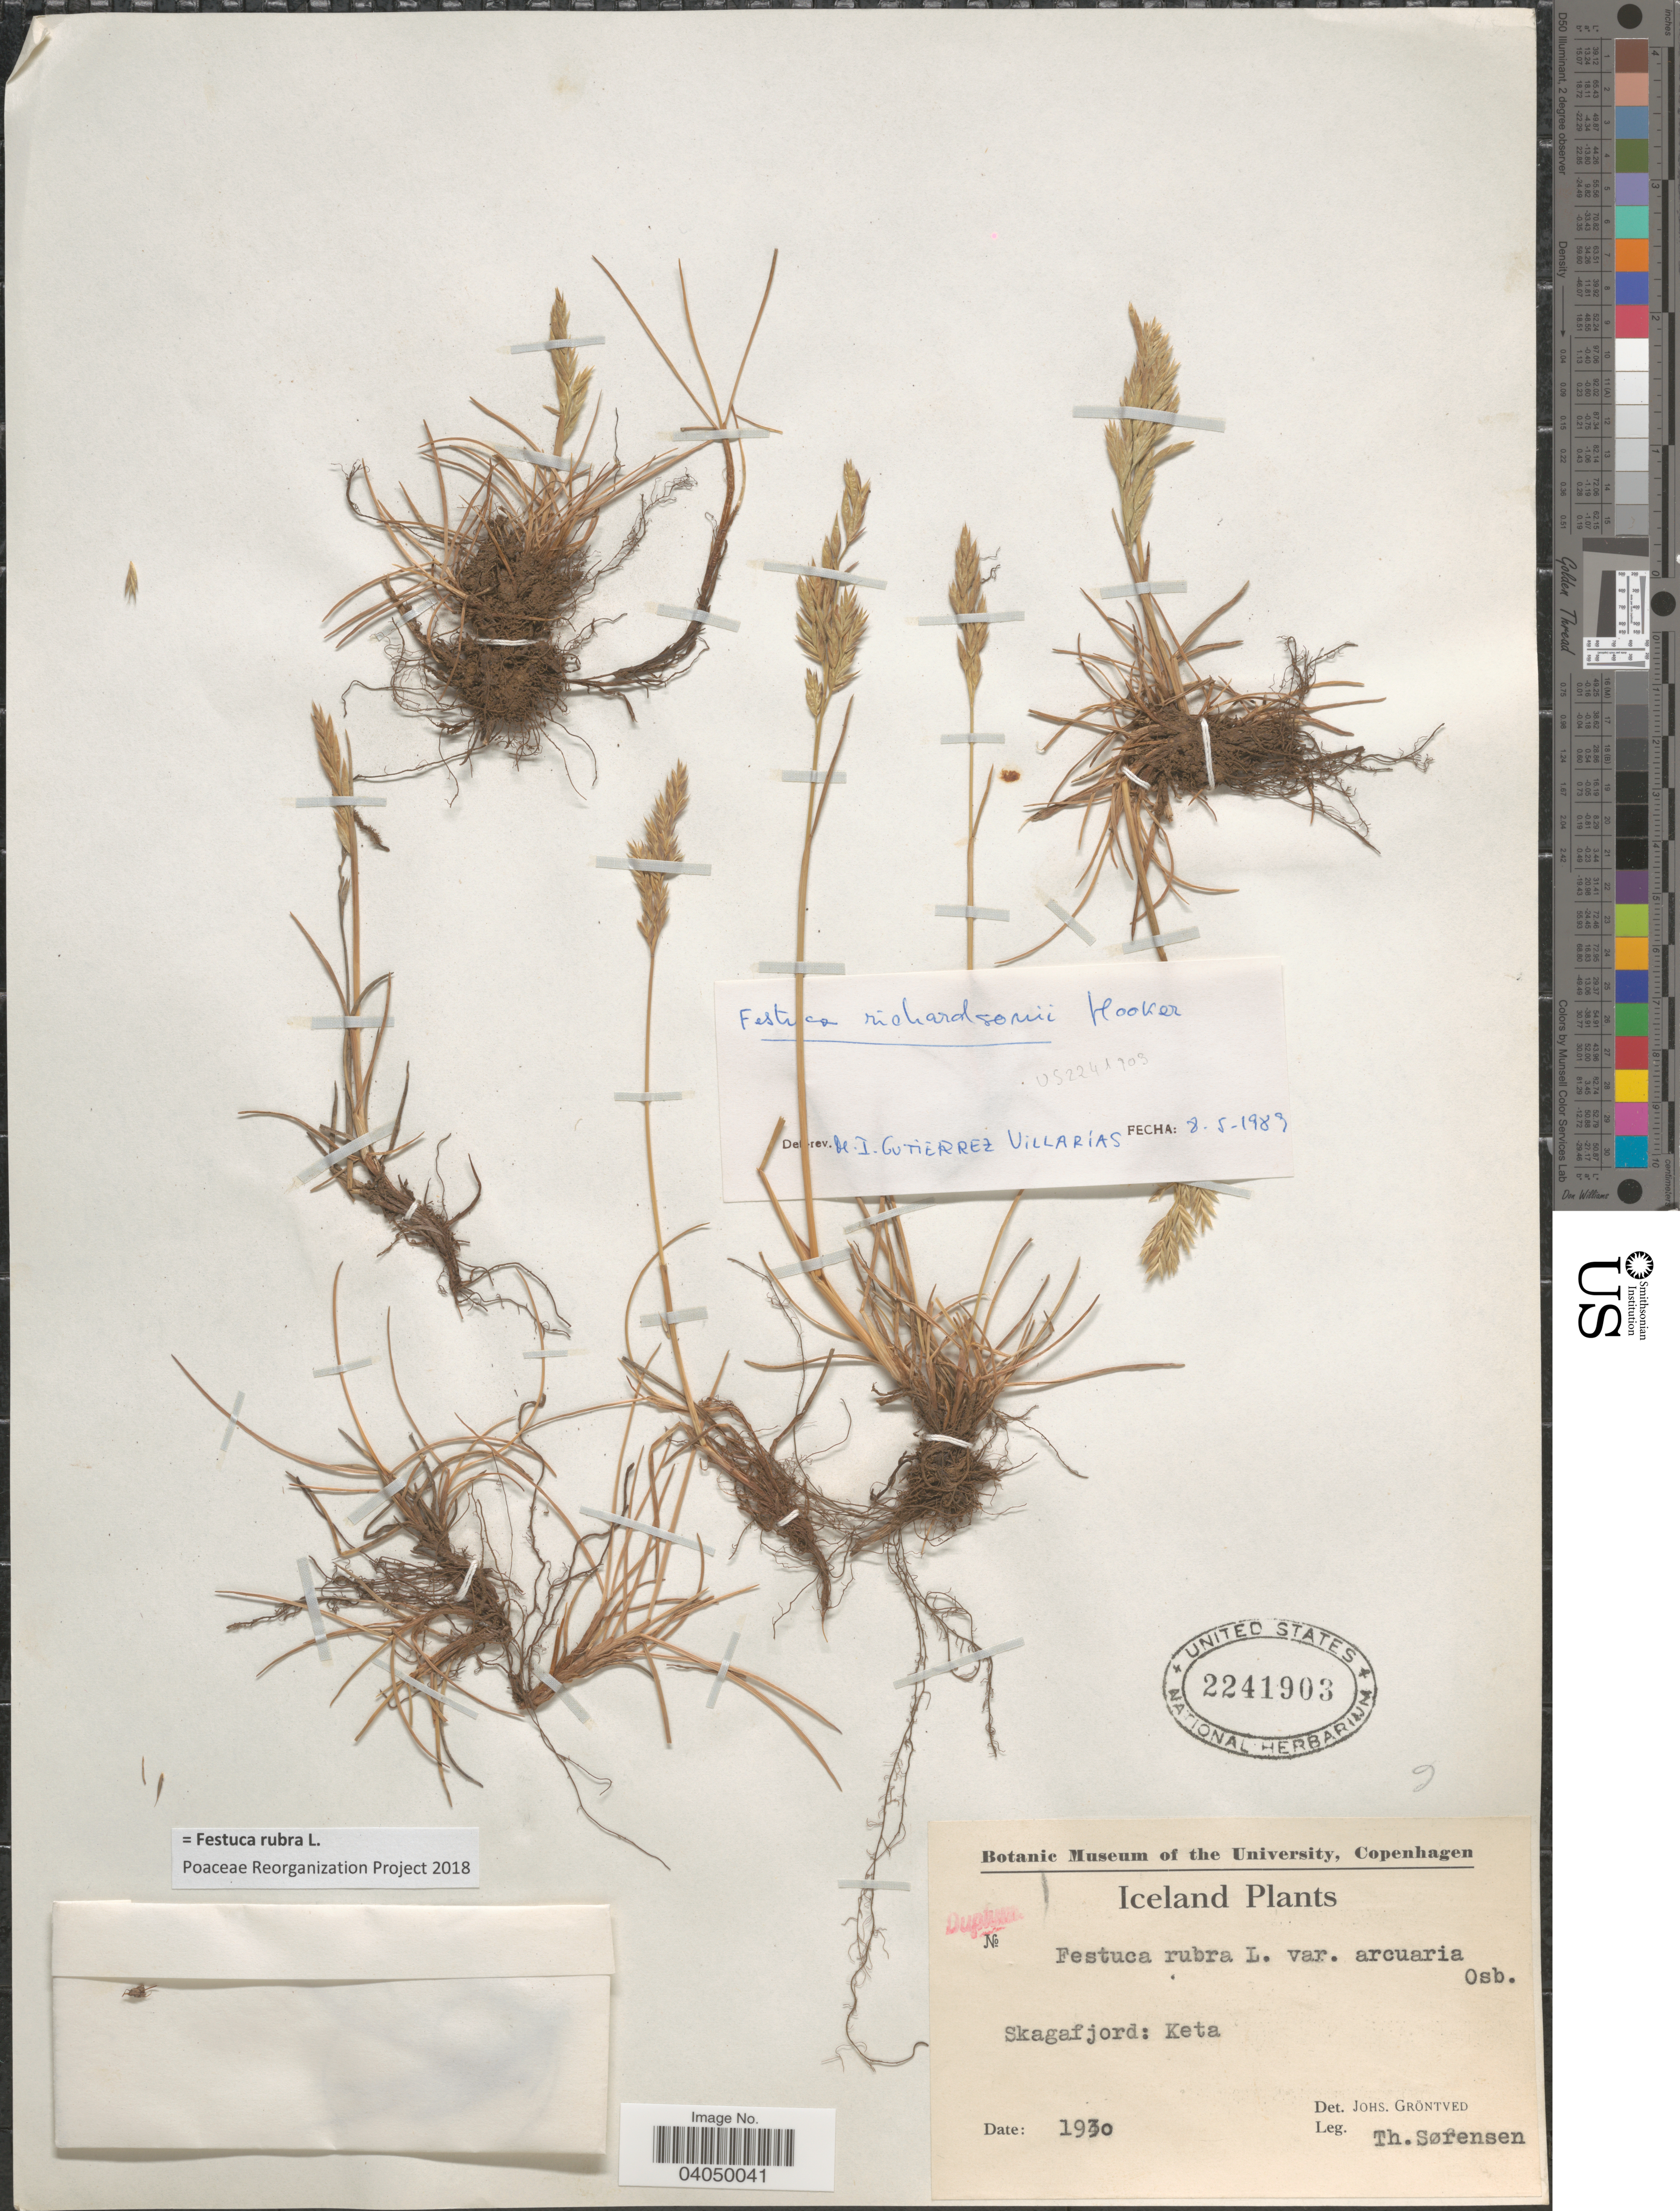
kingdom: Plantae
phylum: Tracheophyta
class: Liliopsida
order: Poales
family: Poaceae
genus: Festuca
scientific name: Festuca rubra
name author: L.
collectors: T. Sorensen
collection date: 1930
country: Iceland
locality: Skagafjord: Keta.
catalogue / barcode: US 2241903